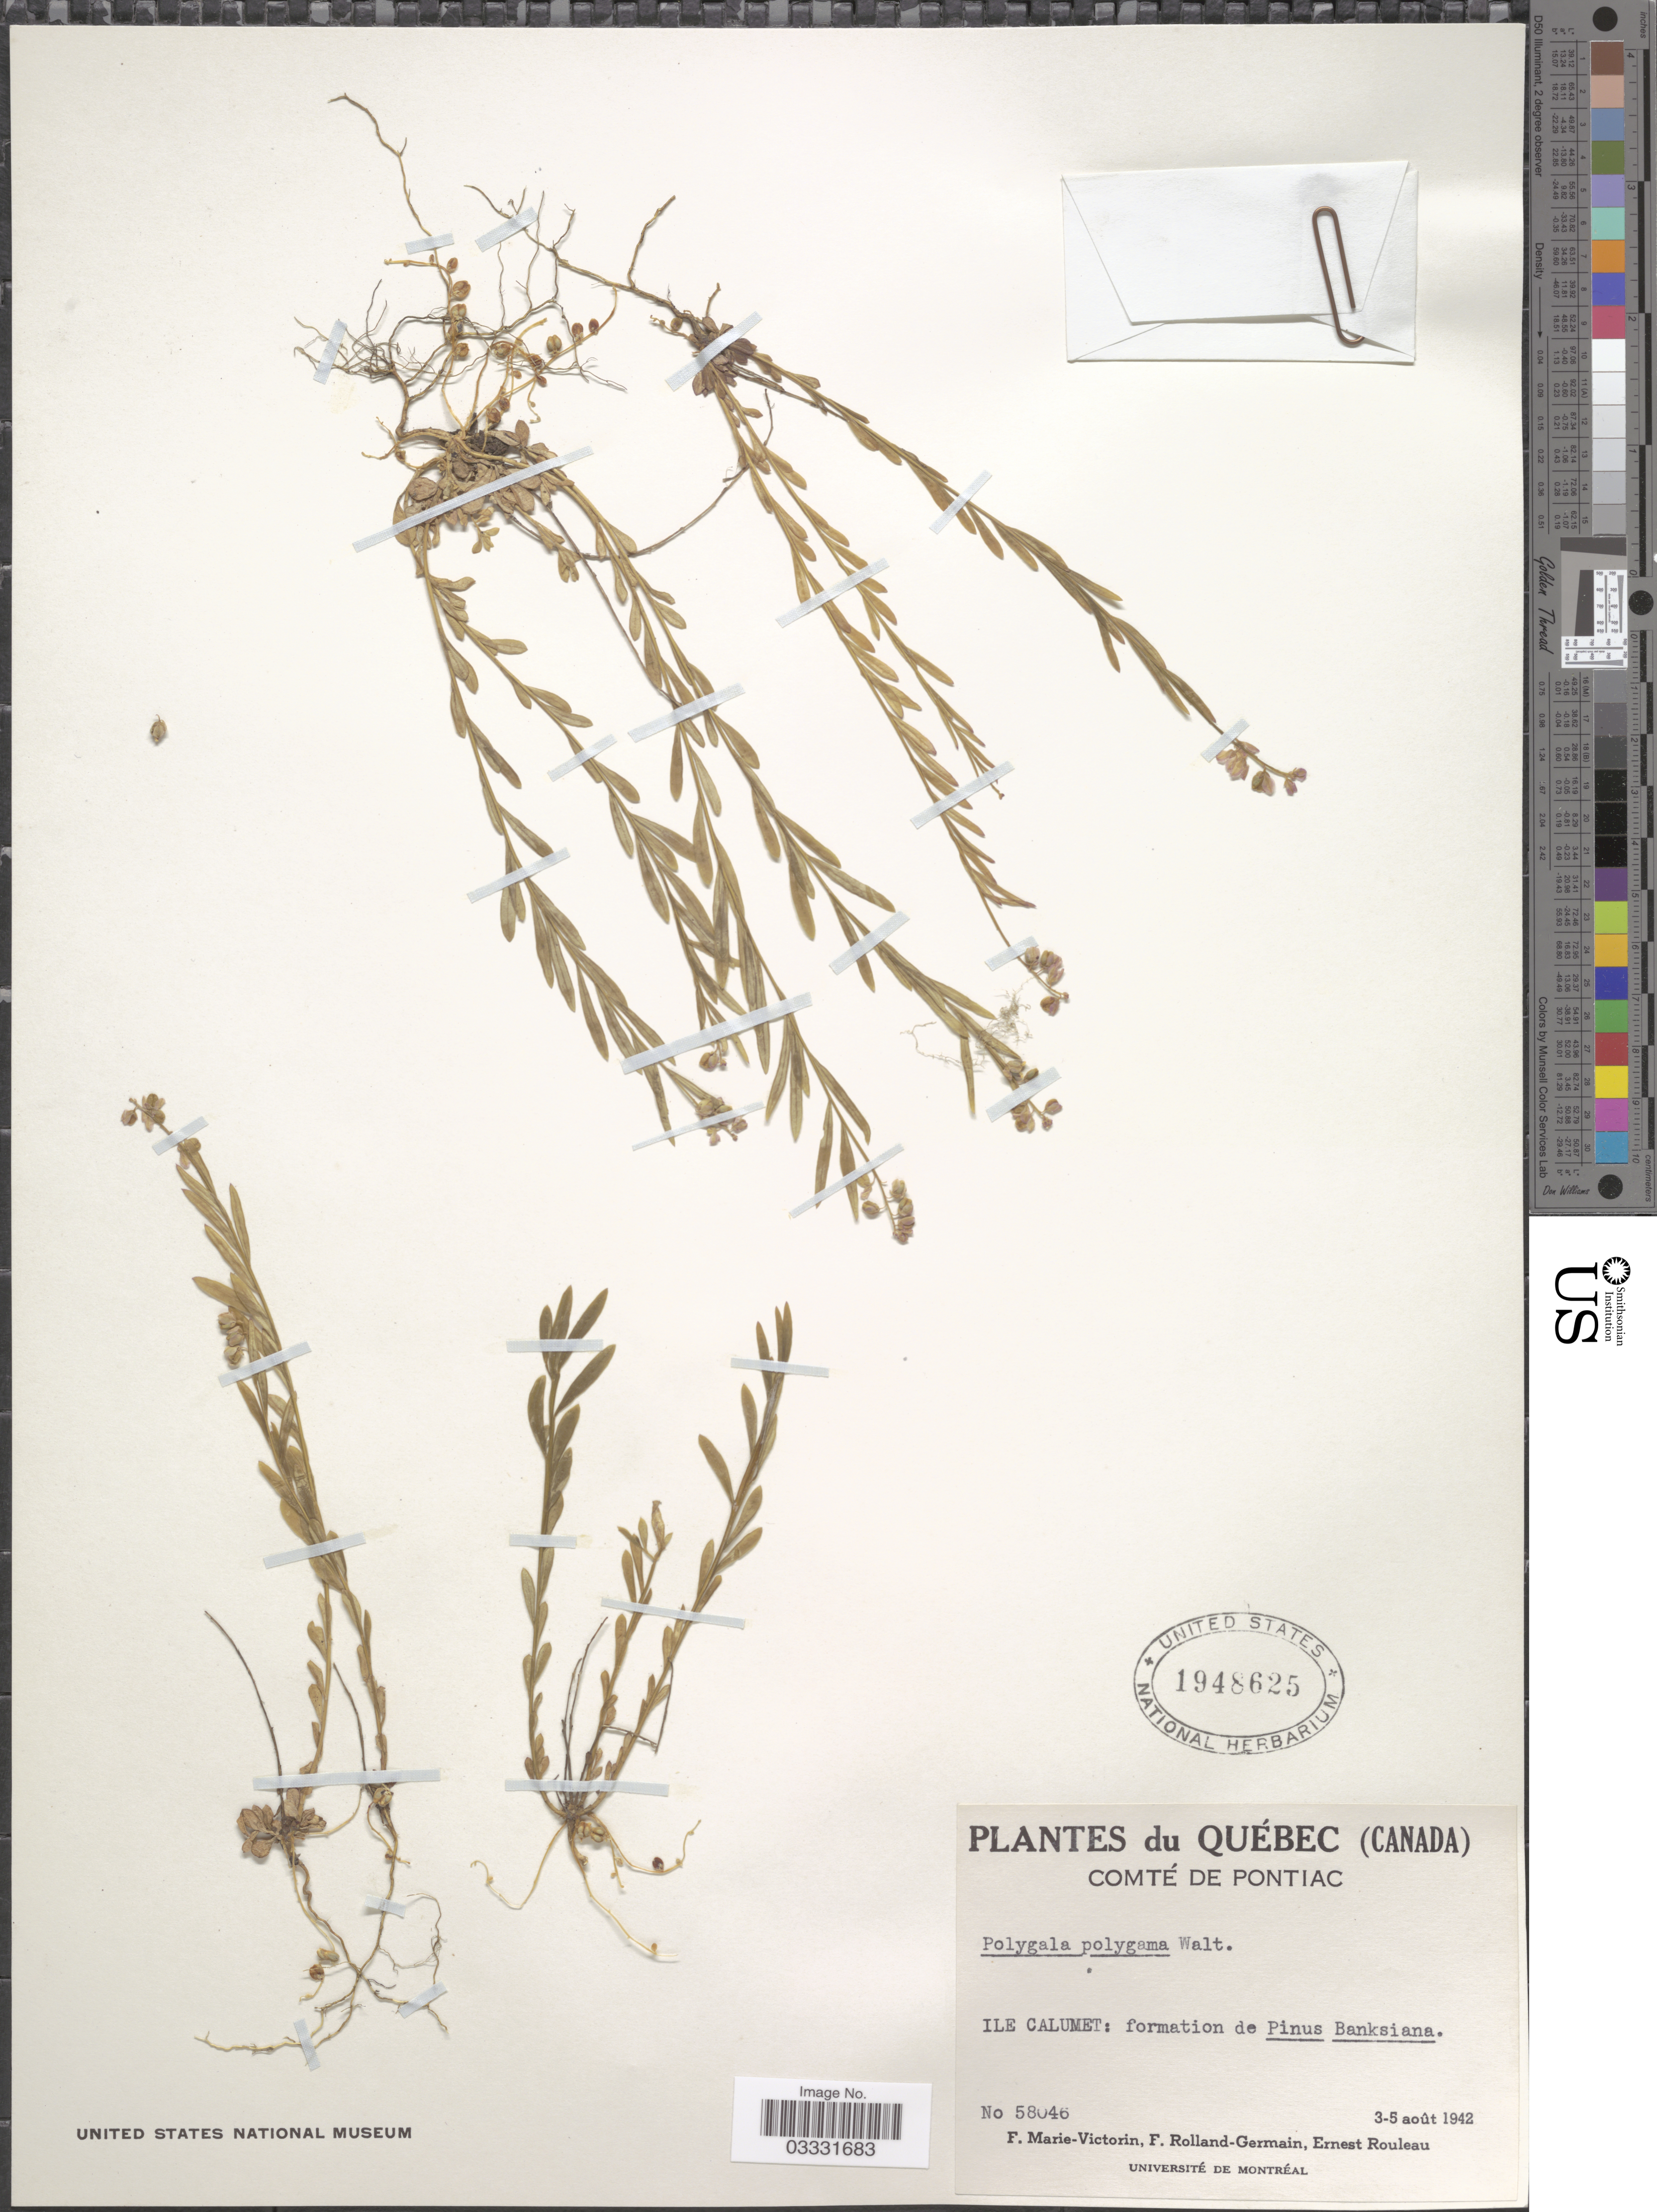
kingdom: Plantae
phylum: Tracheophyta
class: Magnoliopsida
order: Fabales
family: Polygalaceae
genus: Polygala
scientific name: Polygala polygama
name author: Walter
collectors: F. Marie-Victorin, Rolland-Germain & E. Rouleau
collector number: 58046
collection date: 1942-08-03/1942-08-05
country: Canada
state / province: Quebec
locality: Comté de Pontiac. Ile Calumet: formation de Pinus Banksiana.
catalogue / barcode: US 1948625